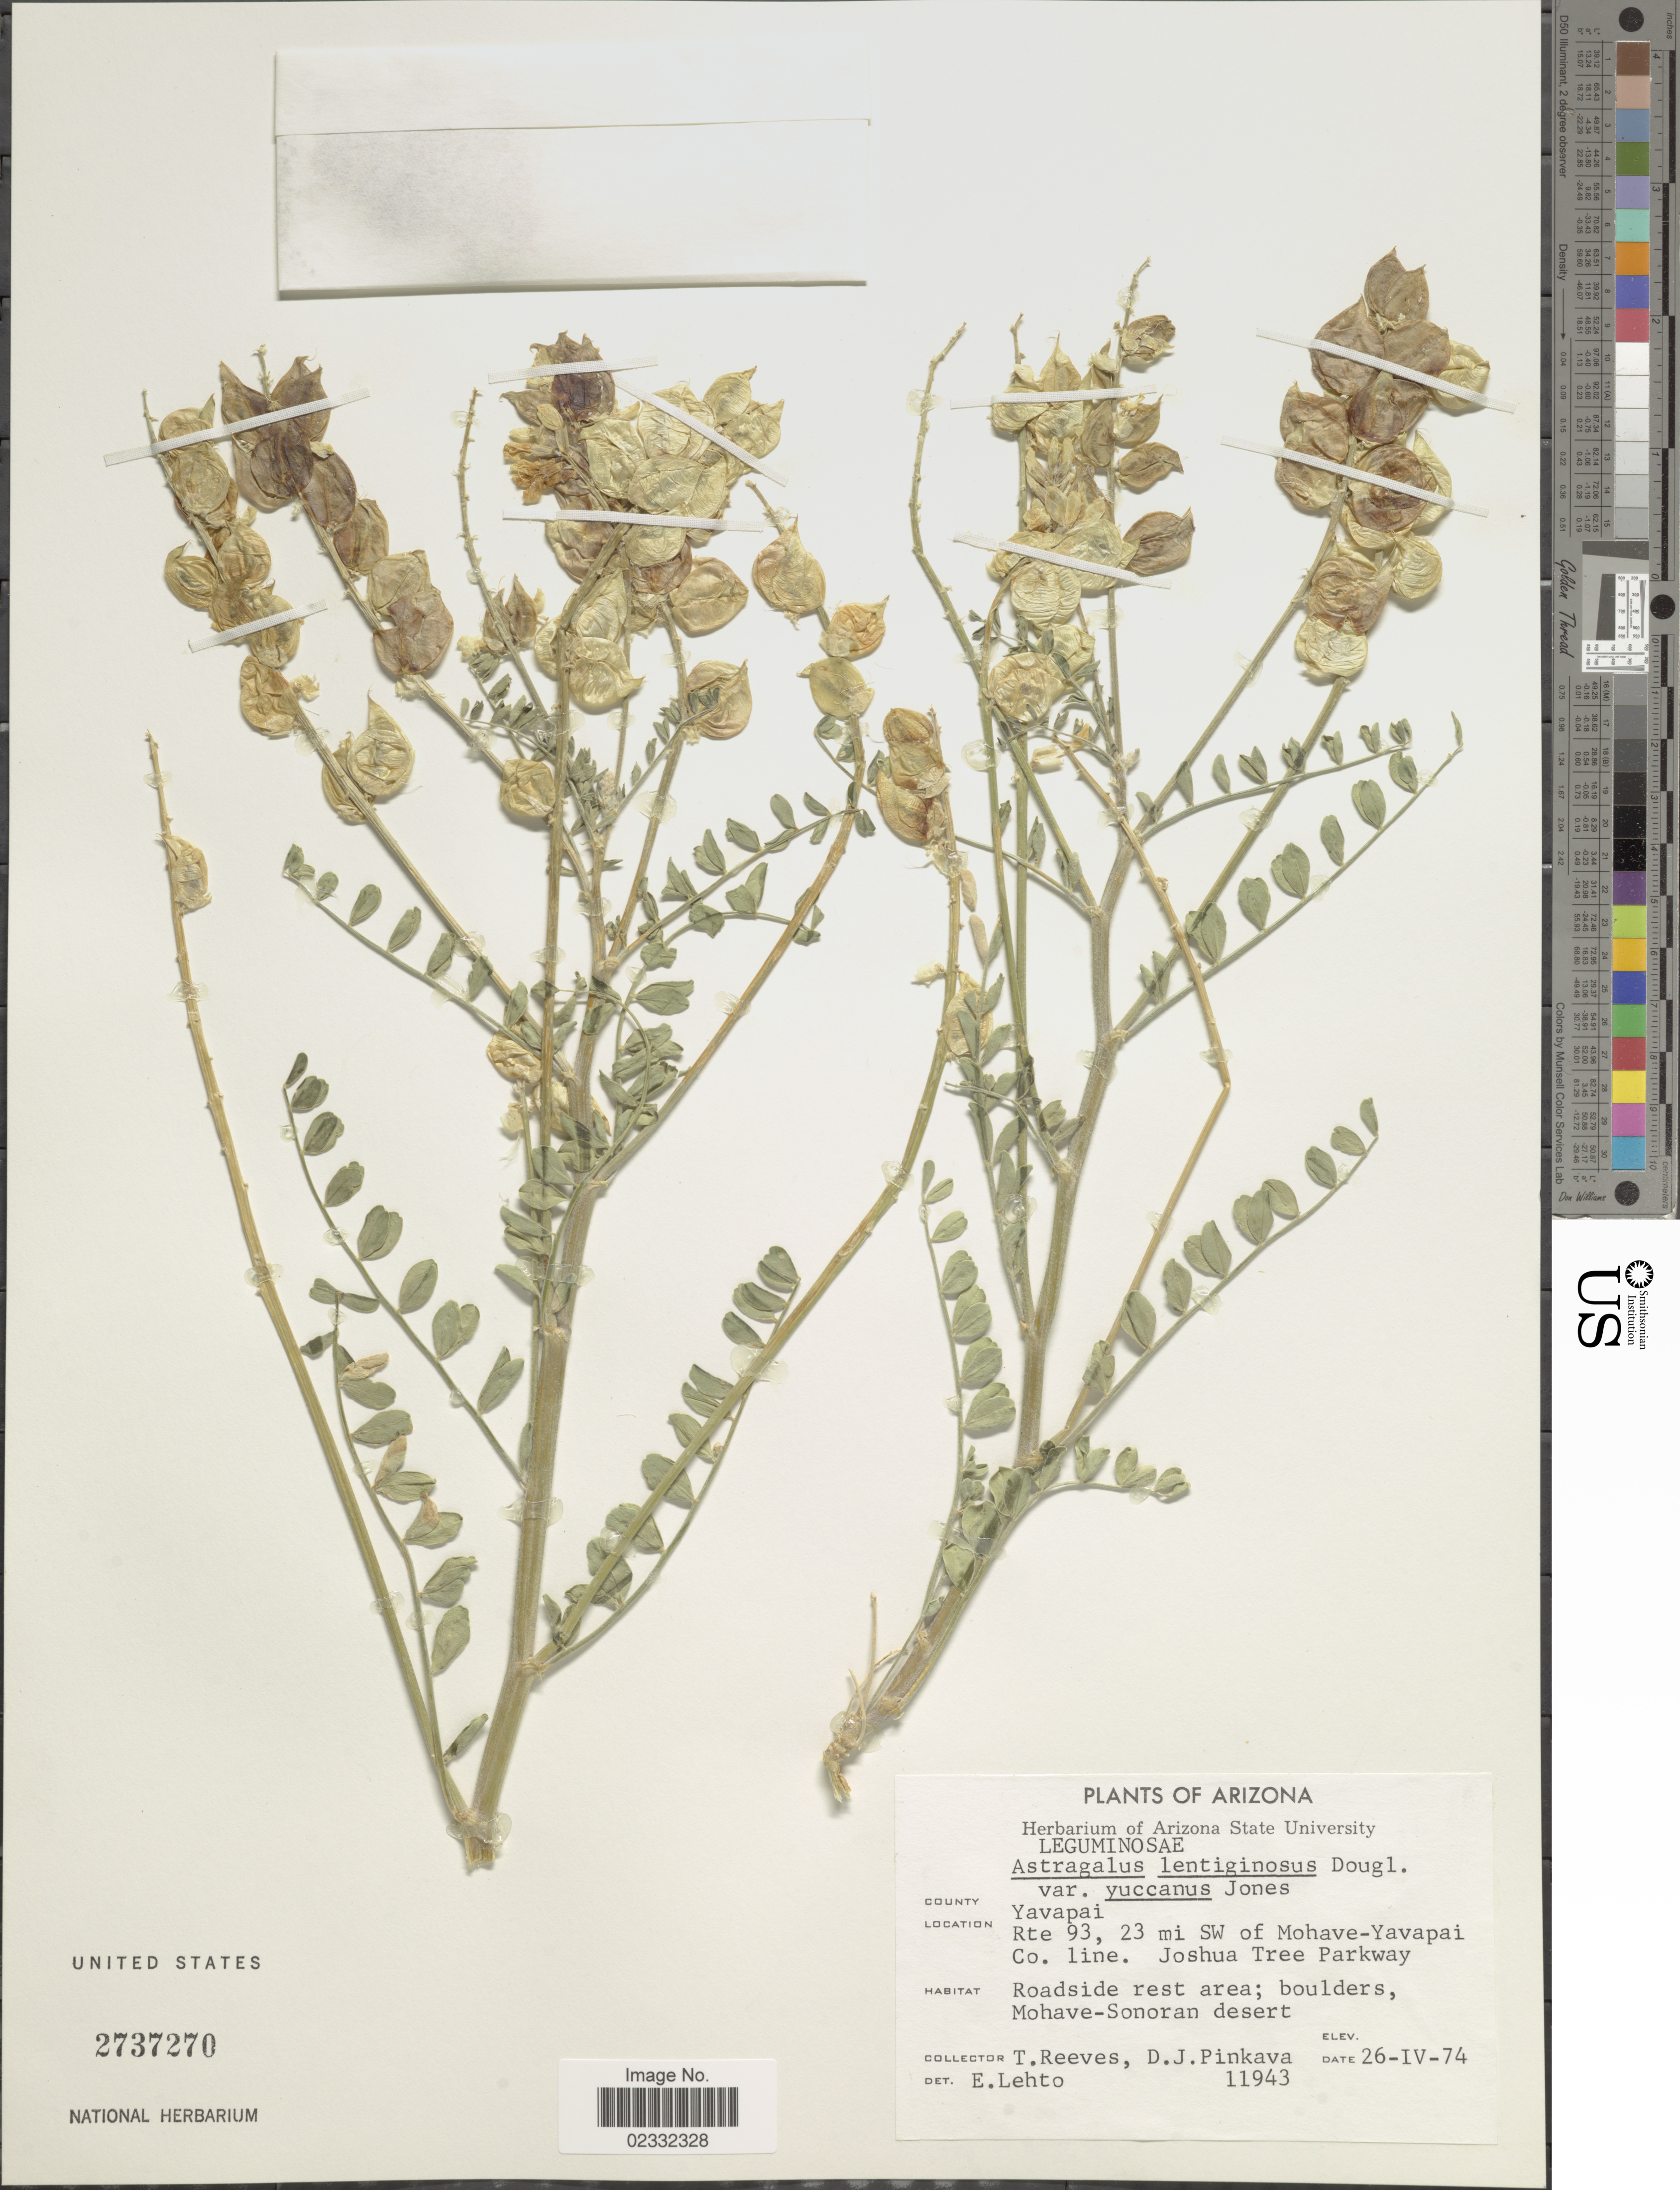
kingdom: Plantae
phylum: Tracheophyta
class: Magnoliopsida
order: Fabales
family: Fabaceae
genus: Astragalus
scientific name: Astragalus lentiginosus var. yuccanus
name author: M.E. Jones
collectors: T. Reeves & D. J. Pinkava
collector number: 11943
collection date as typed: Transcribed d/m/y: 26/4/74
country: United States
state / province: Arizona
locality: Arizona, Yaapai Rte 93, 23 mi SW of Mohave -Yavapai Co. line Joshua Tree parkway. Roadside rest area; boulders Mohave-Sonoran desert.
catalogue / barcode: US 2737270